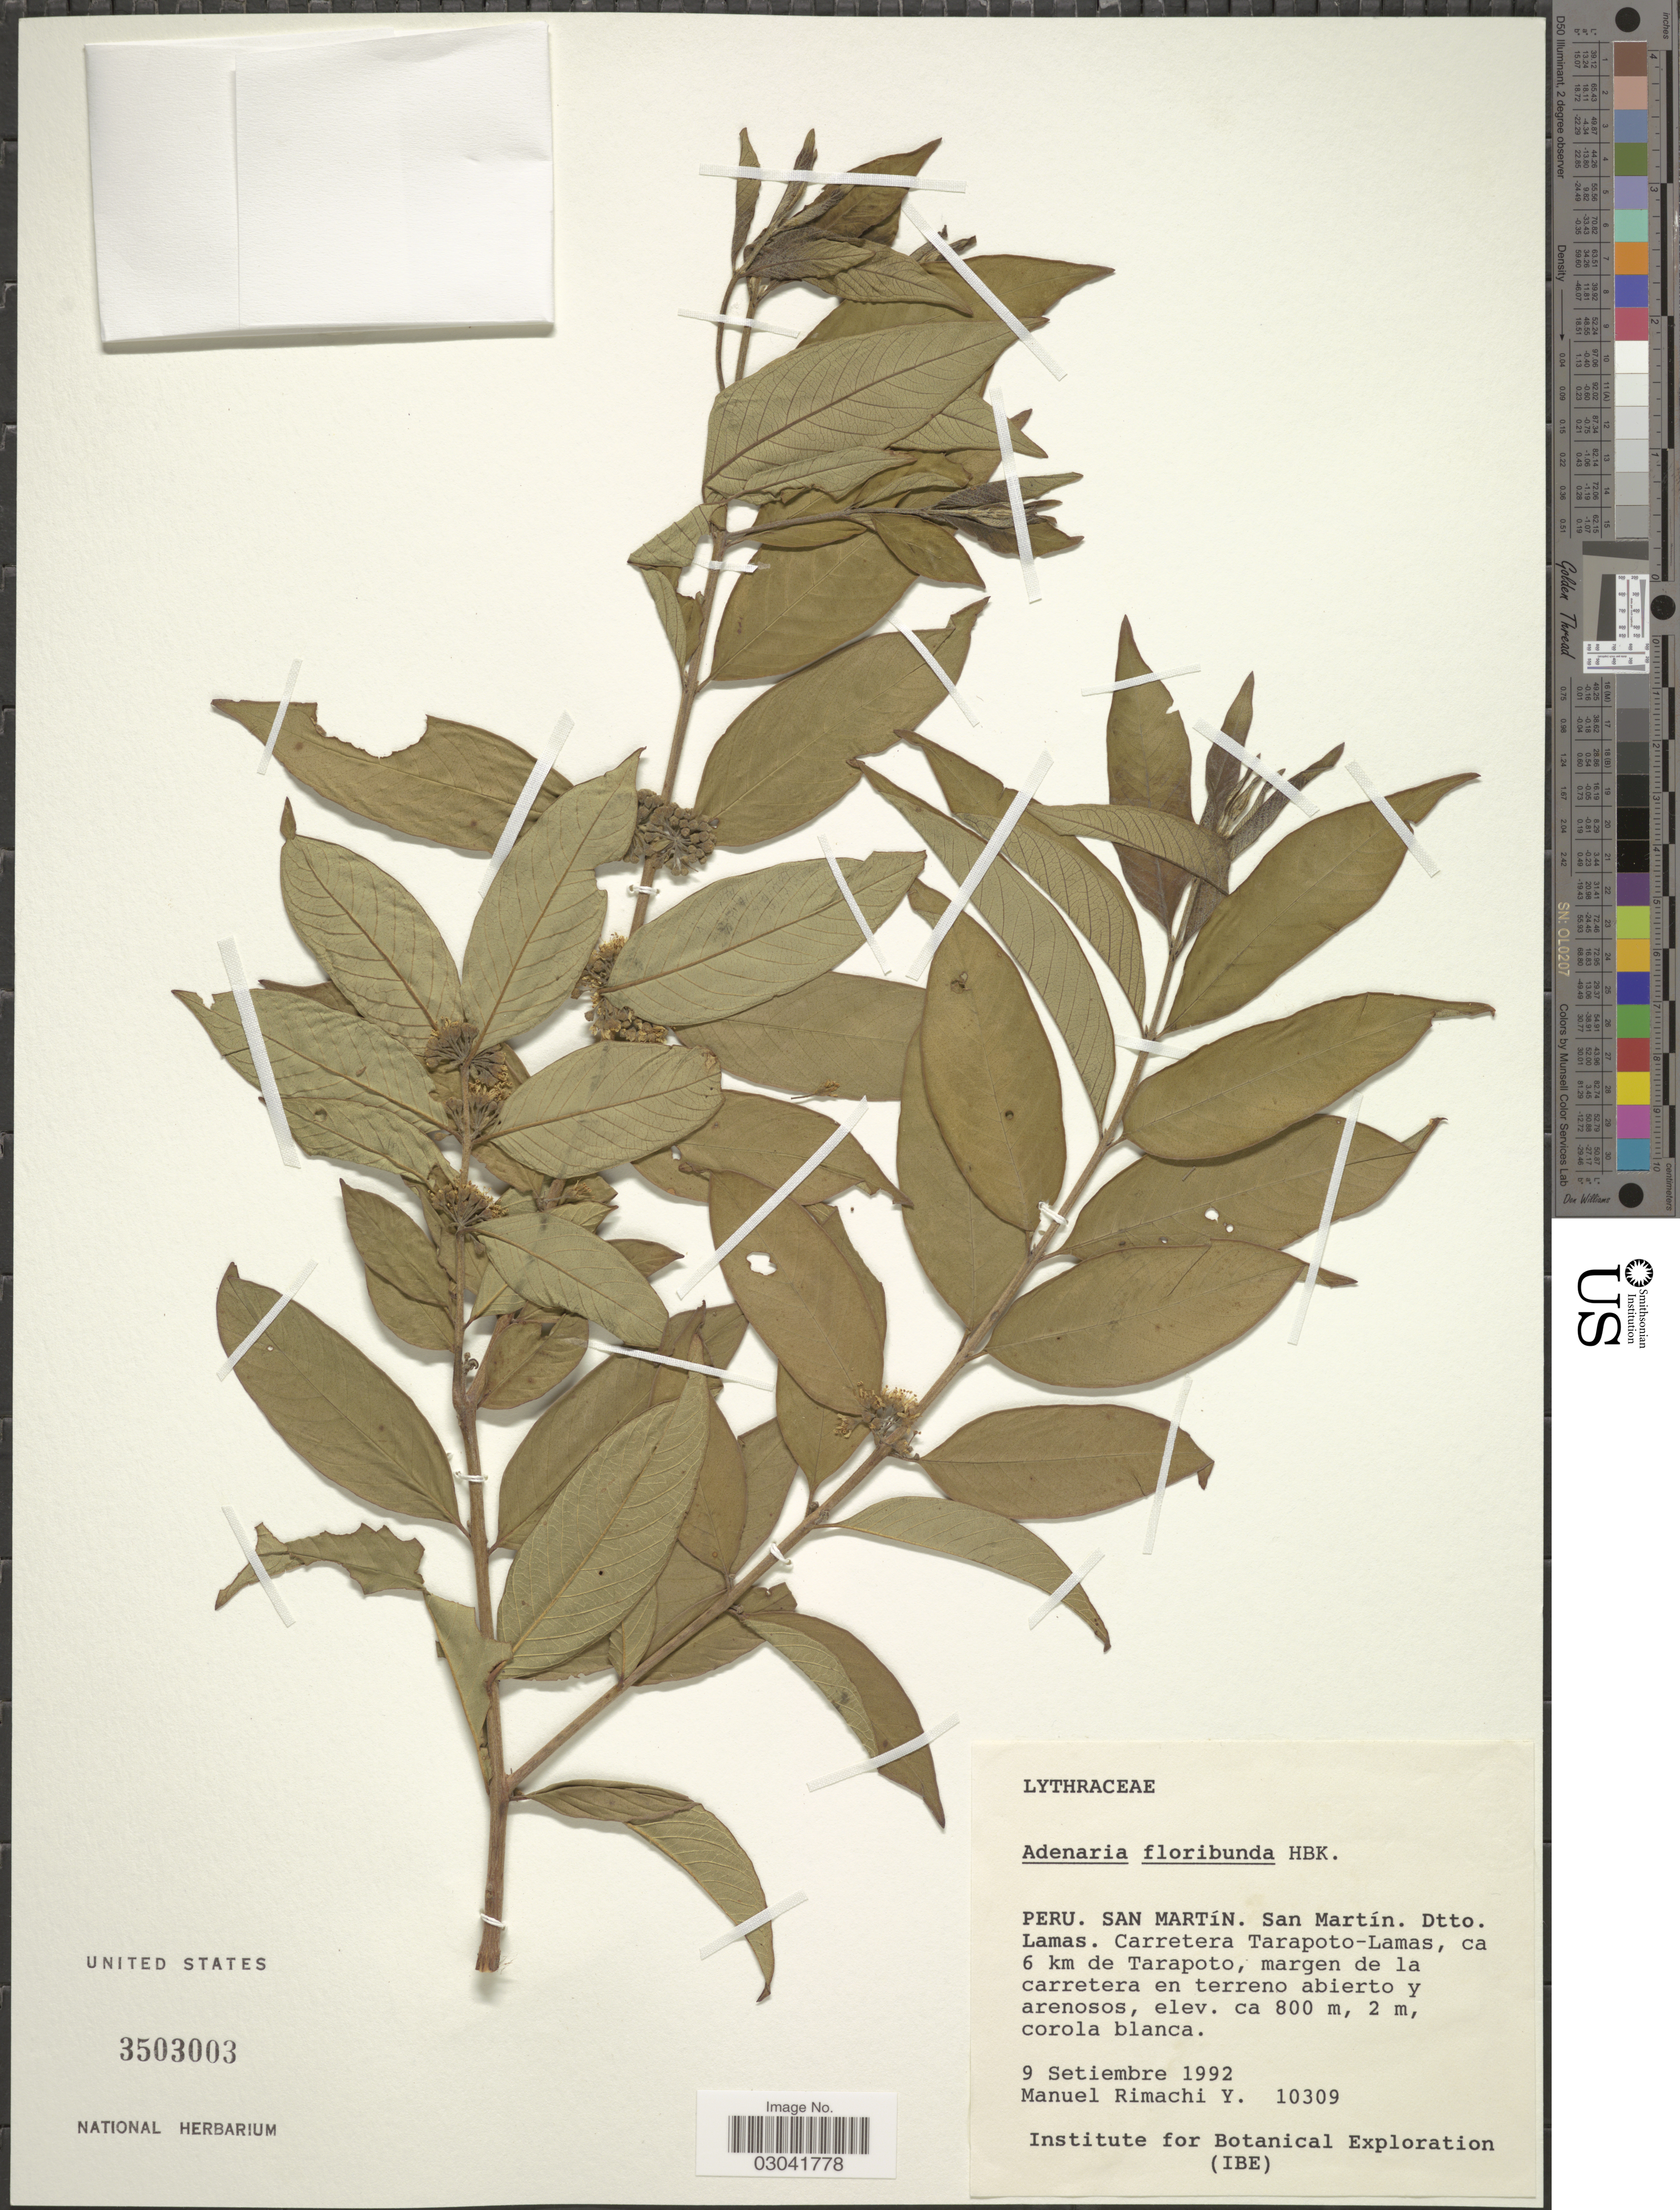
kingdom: Plantae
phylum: Tracheophyta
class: Magnoliopsida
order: Myrtales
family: Lythraceae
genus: Adenaria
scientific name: Adenaria floribunda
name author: Kunth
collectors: M. Rimachi Y.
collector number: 10309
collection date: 1992-09-09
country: Peru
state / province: San Martín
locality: San Martín. Dtto. Lamas. Carretera Tarapoto-Lamas, ca. 6 km de Tarapoto, margen de la carretera en terreno abierto.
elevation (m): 800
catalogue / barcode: US 3503003